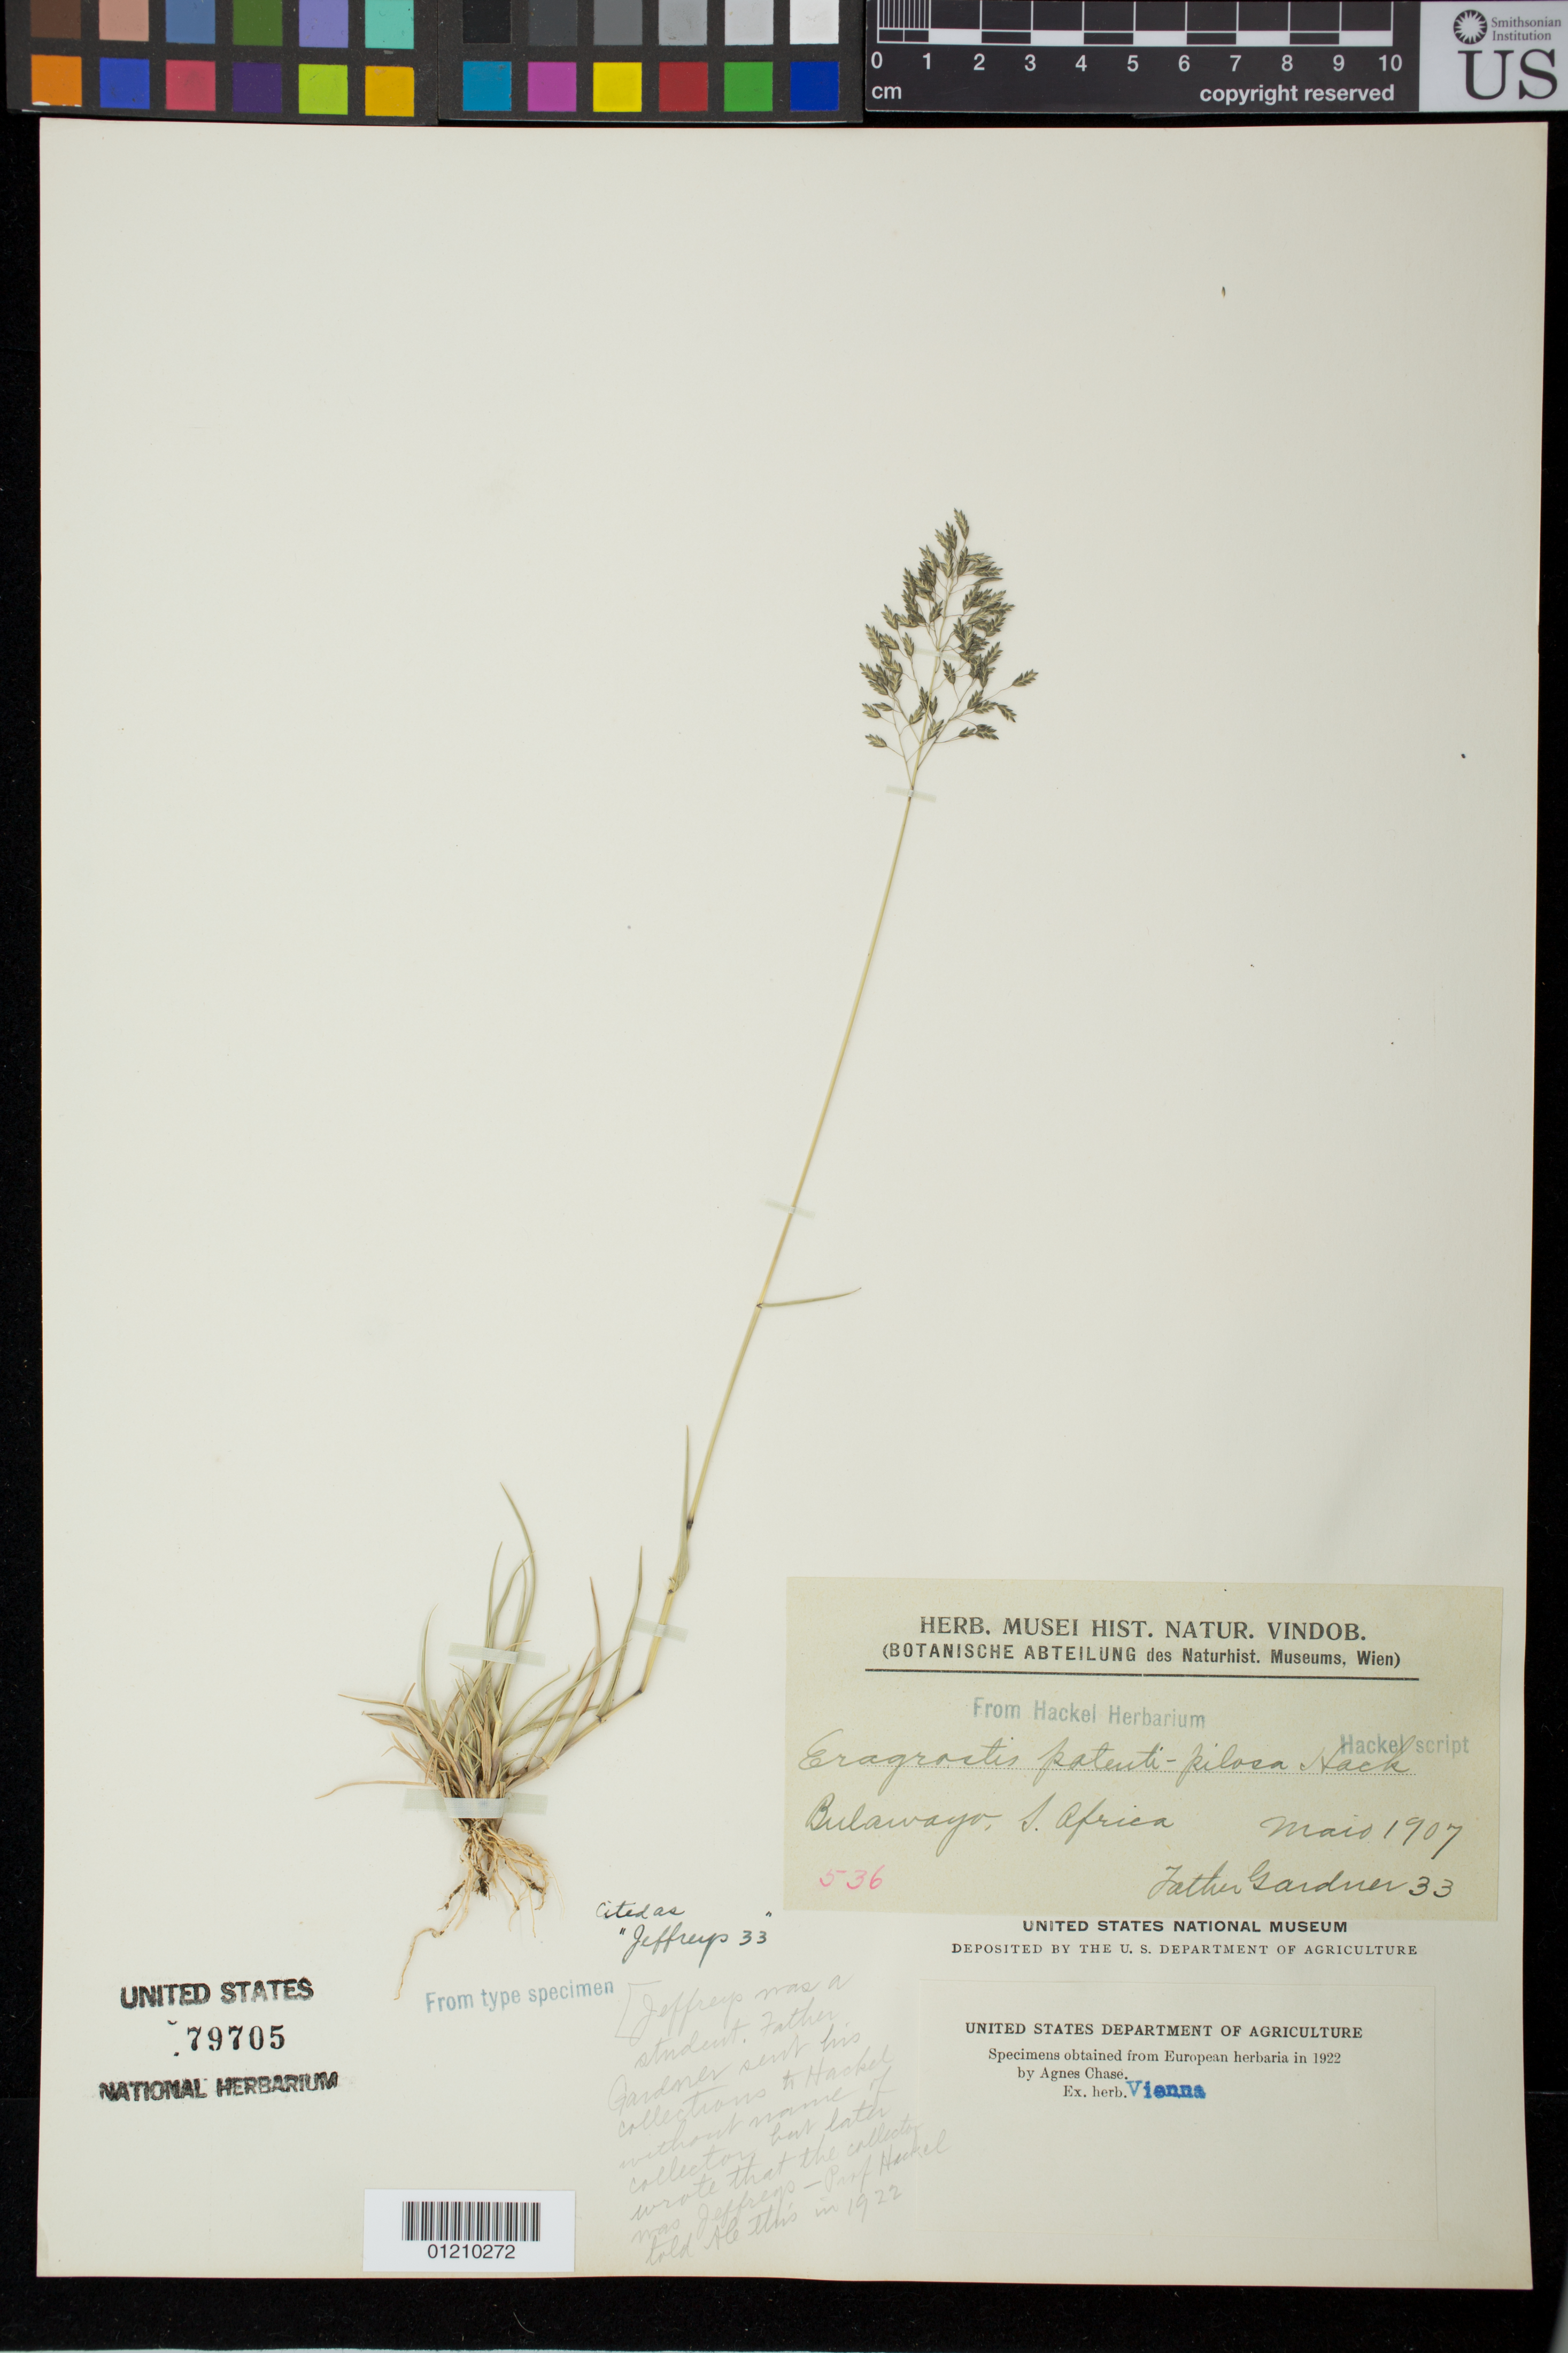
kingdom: Plantae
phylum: Tracheophyta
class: Liliopsida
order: Poales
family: Poaceae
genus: Eragrostis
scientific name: Eragrostis patentipilosa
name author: Hack.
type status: Type Collection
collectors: -. Jeffreys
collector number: Gardner33= Jeffreys33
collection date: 1907-05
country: Zimbabwe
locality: Bulawayo.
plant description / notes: Fragmentary material of type specimen ex herb. Vienna.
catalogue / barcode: US 79705